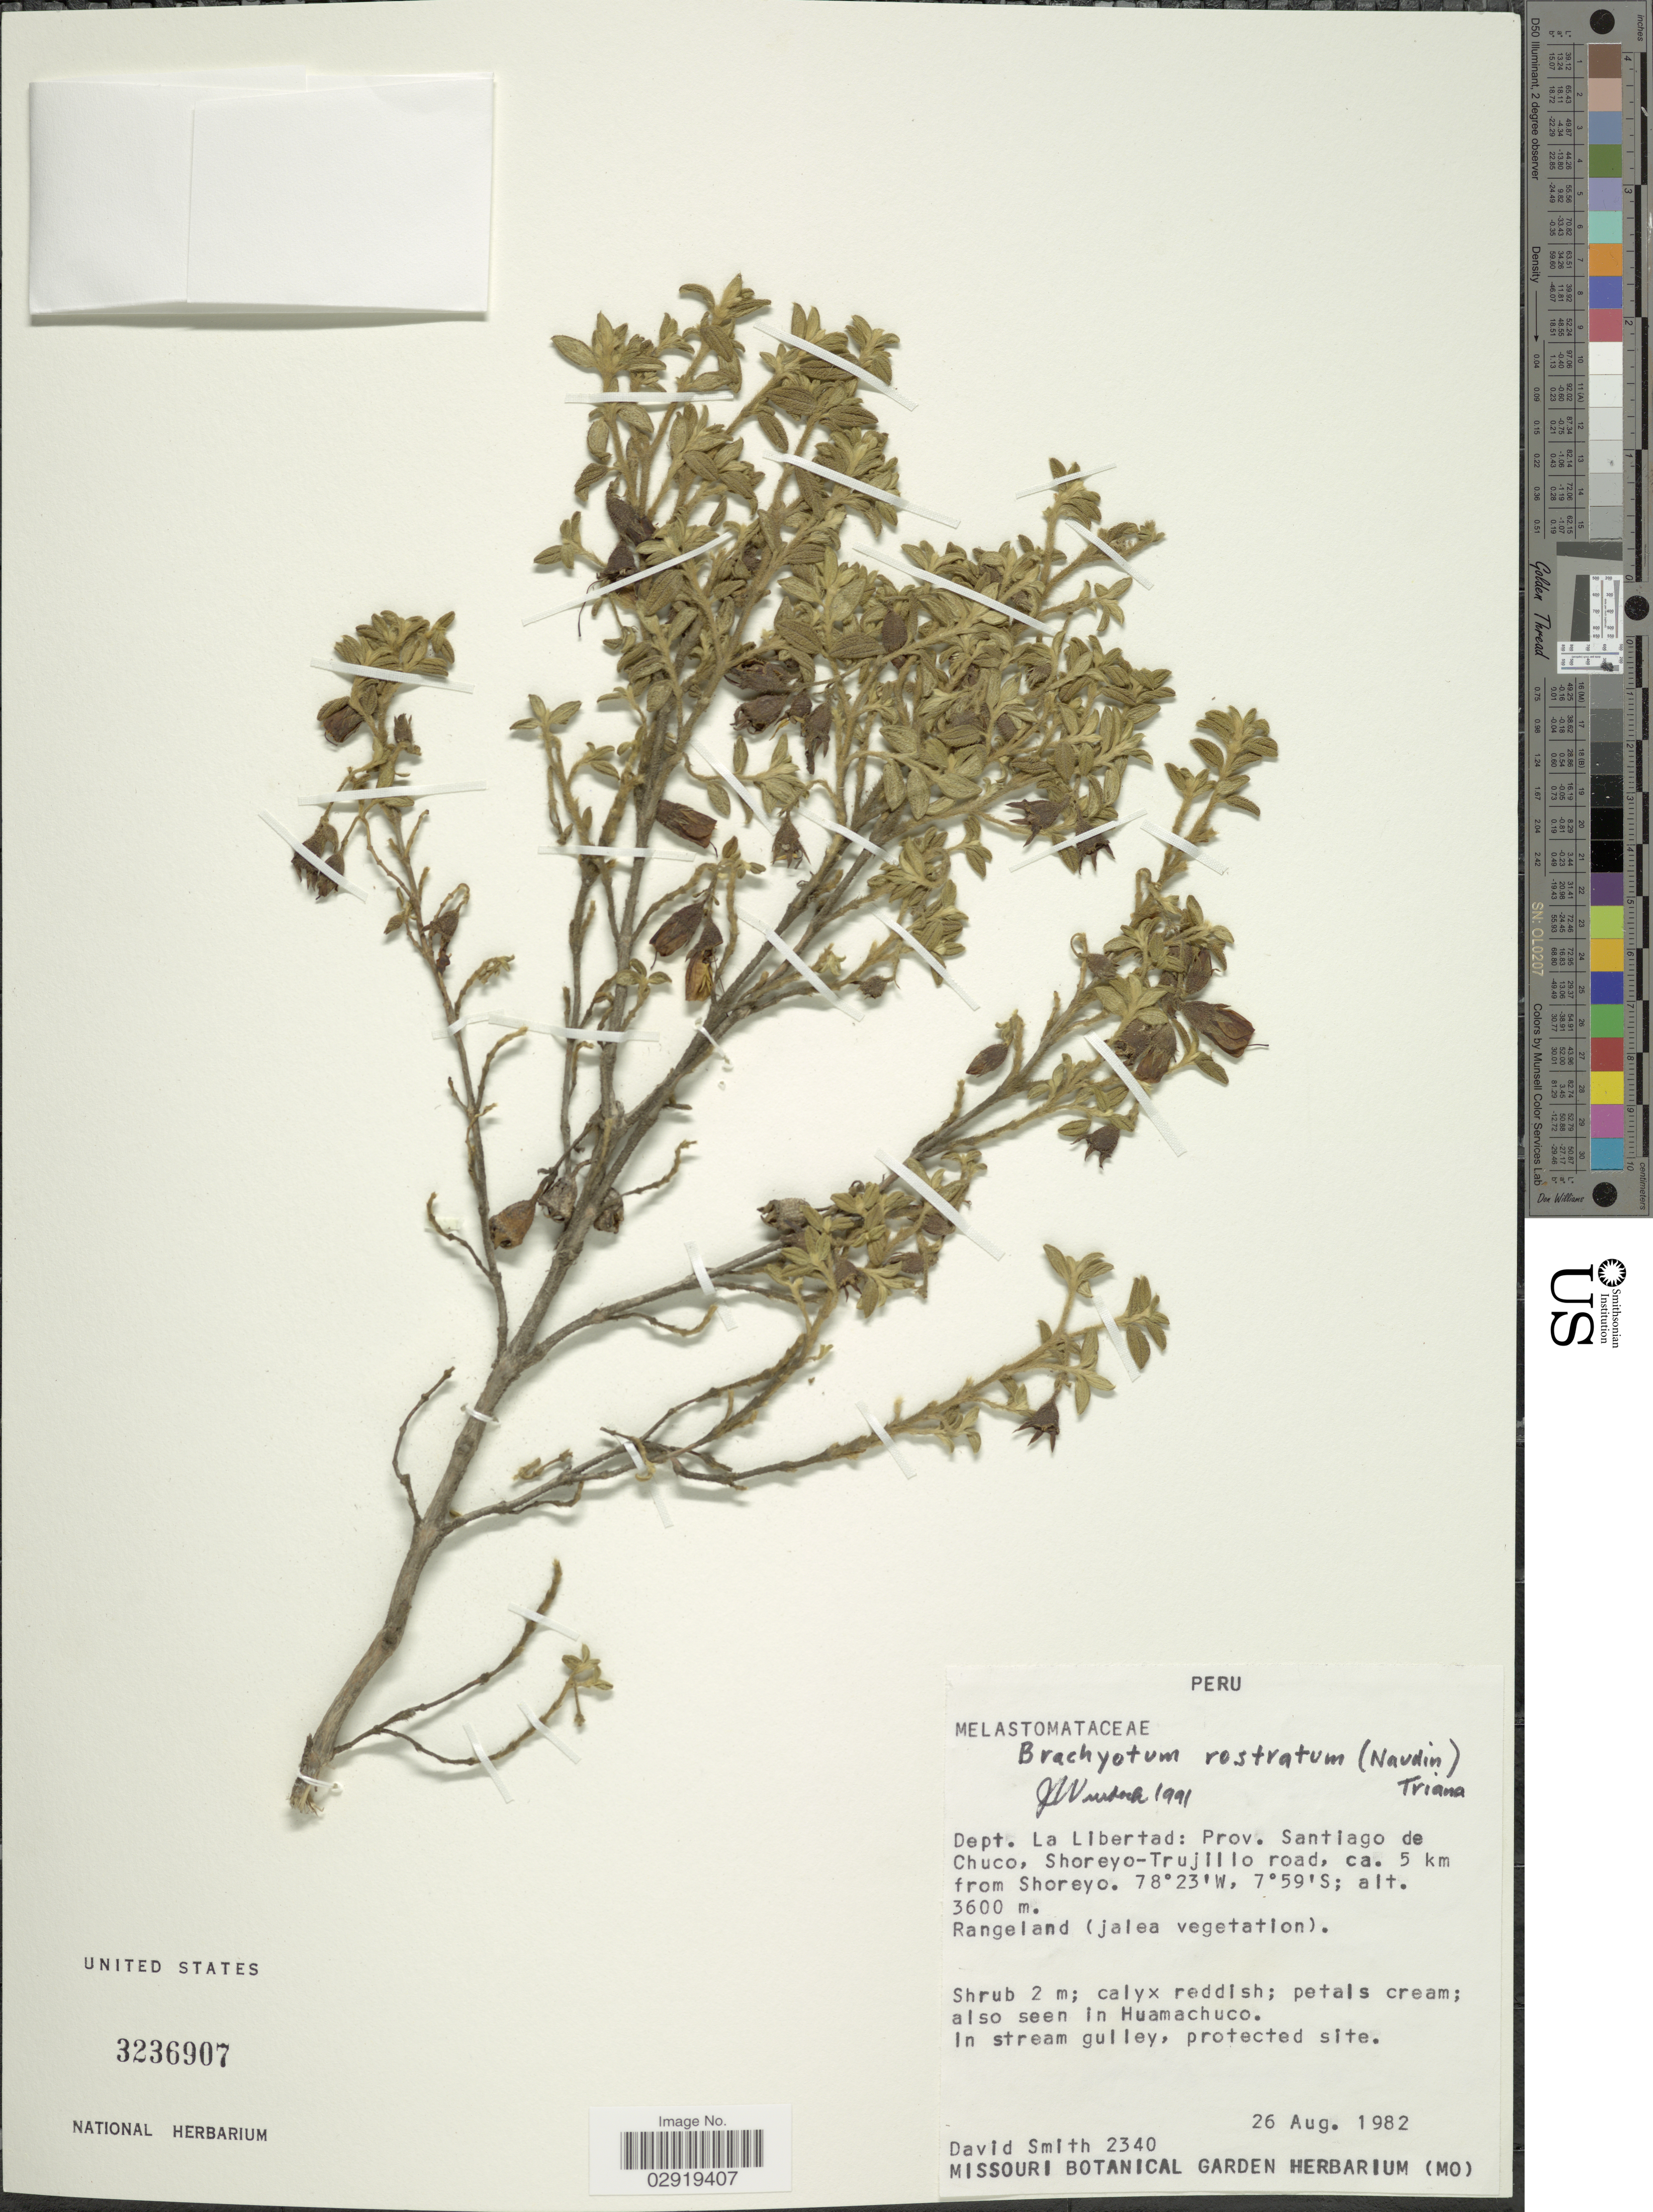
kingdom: Plantae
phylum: Tracheophyta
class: Magnoliopsida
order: Myrtales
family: Melastomataceae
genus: Brachyotum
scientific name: Brachyotum rostratum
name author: (Naudin) Triana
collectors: D. C. Smith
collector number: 2340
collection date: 1982-08-26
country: Peru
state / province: La Libertad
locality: Dept. La Libertad: Prov. Santiago de Chuco, Shoreyo-Trujillo road, ca. 5 km from Shoreyo.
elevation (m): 3600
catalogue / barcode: US 3236907